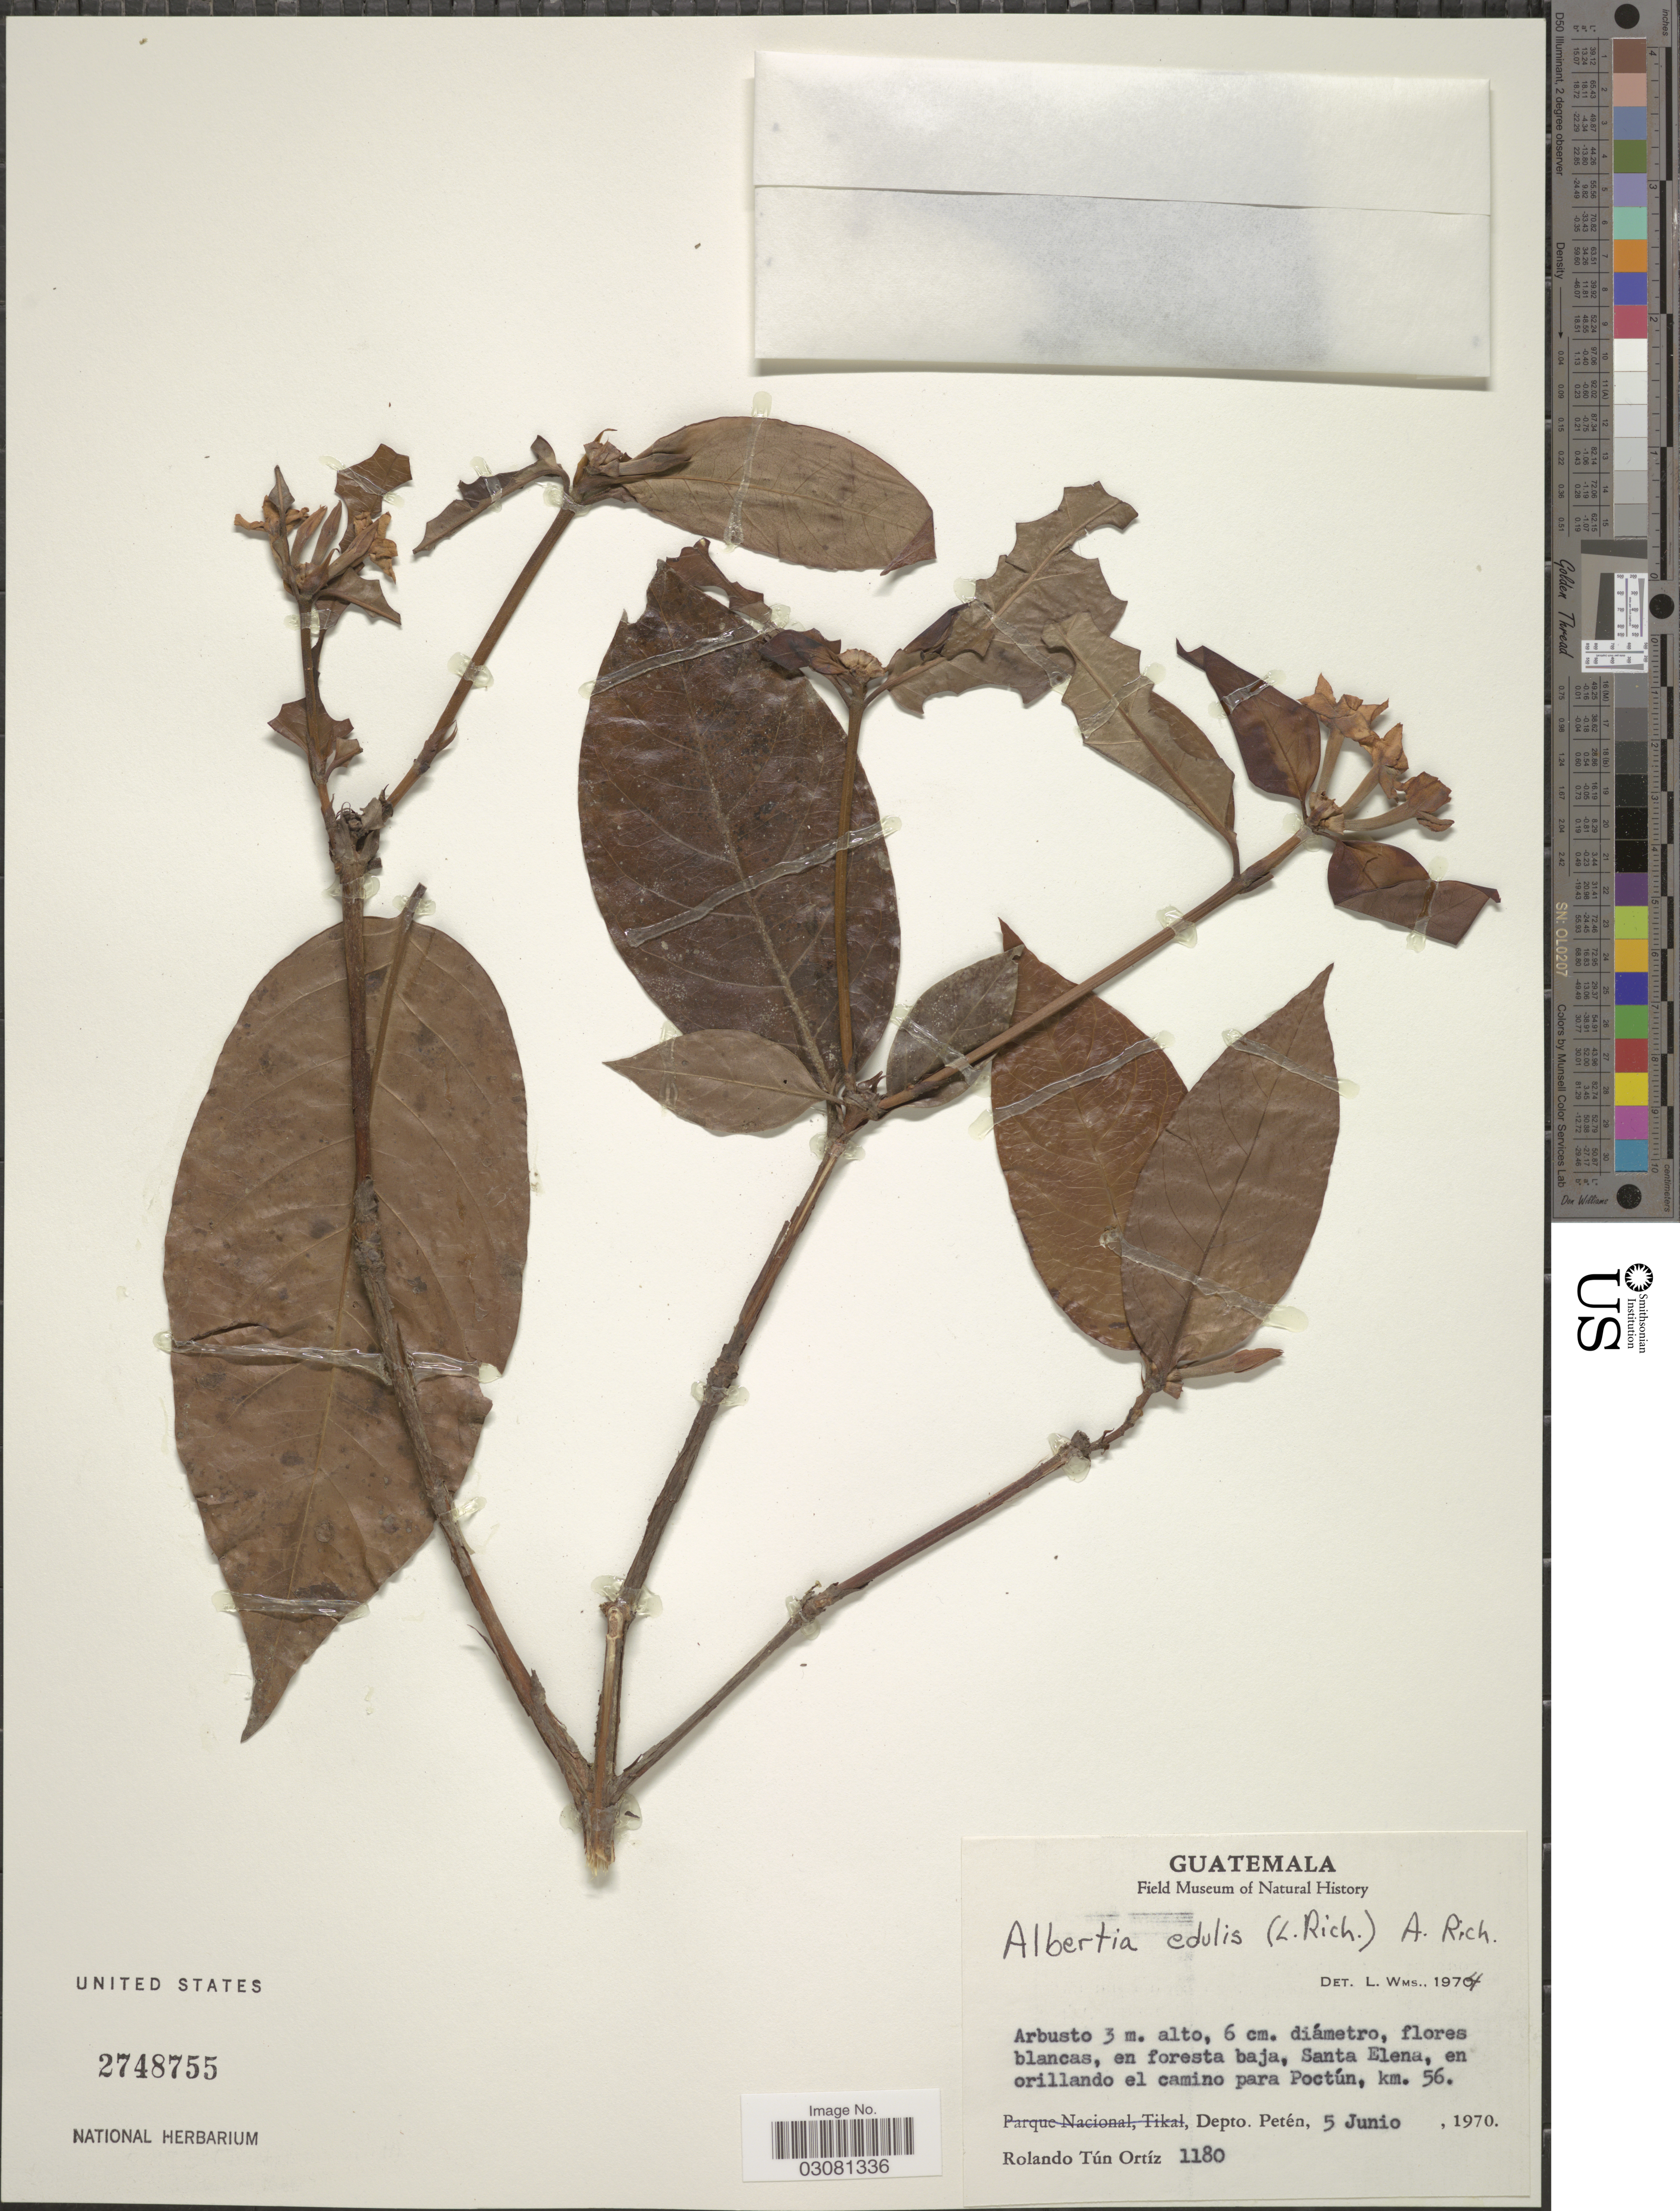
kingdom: Plantae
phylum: Tracheophyta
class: Magnoliopsida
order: Gentianales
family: Rubiaceae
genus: Alibertia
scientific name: Alibertia edulis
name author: (Rich.) A. Rich. ex DC.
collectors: R. Ortiz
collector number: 1180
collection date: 1970-06-05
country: Guatemala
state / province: El Petén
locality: Santa Elena, en orillando el camino para Poctún, km. 56. Depto. Péten.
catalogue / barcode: US 2748755